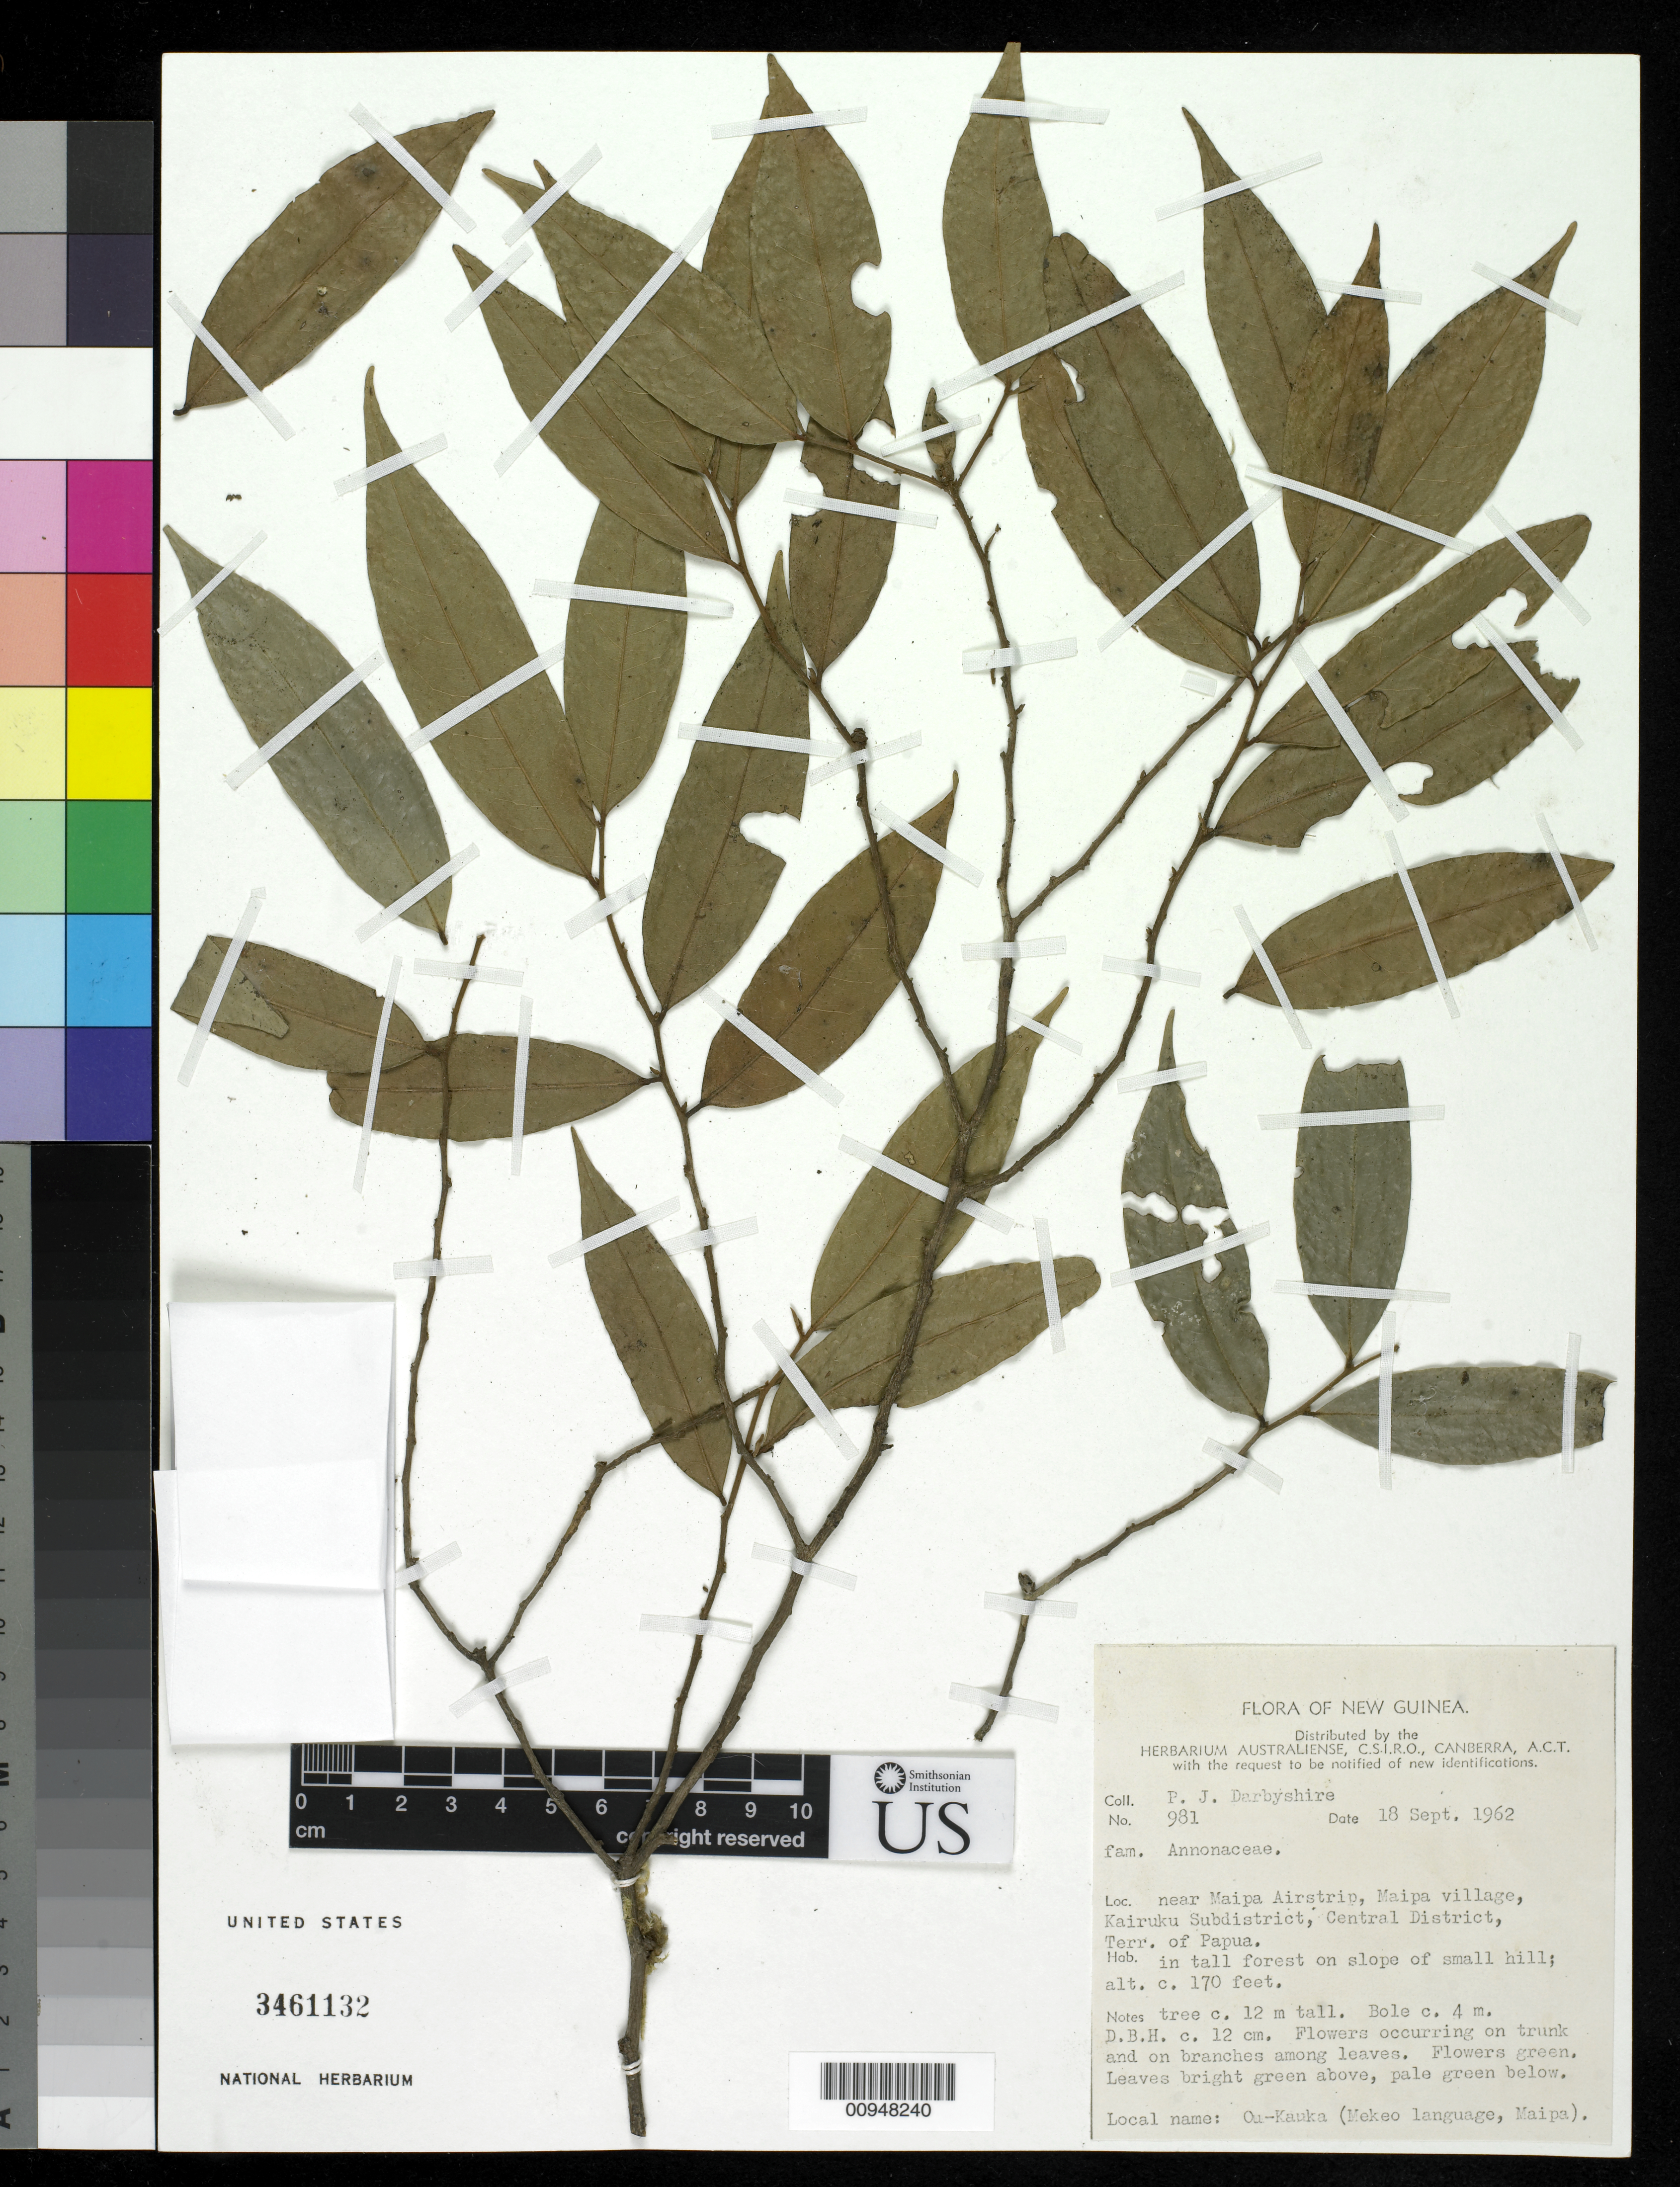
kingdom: Plantae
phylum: Tracheophyta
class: Magnoliopsida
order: Magnoliales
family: Annonaceae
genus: Polyalthia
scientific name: Polyalthia sp.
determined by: James, Shelley A.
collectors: P. Darbyshire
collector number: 981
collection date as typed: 18 Sep 1962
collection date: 1962-09-18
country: Papua New Guinea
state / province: Central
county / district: Kairuku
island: New Guinea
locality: Near Maipa Airstrip, Maipa village.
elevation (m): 52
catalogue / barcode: US 3461132